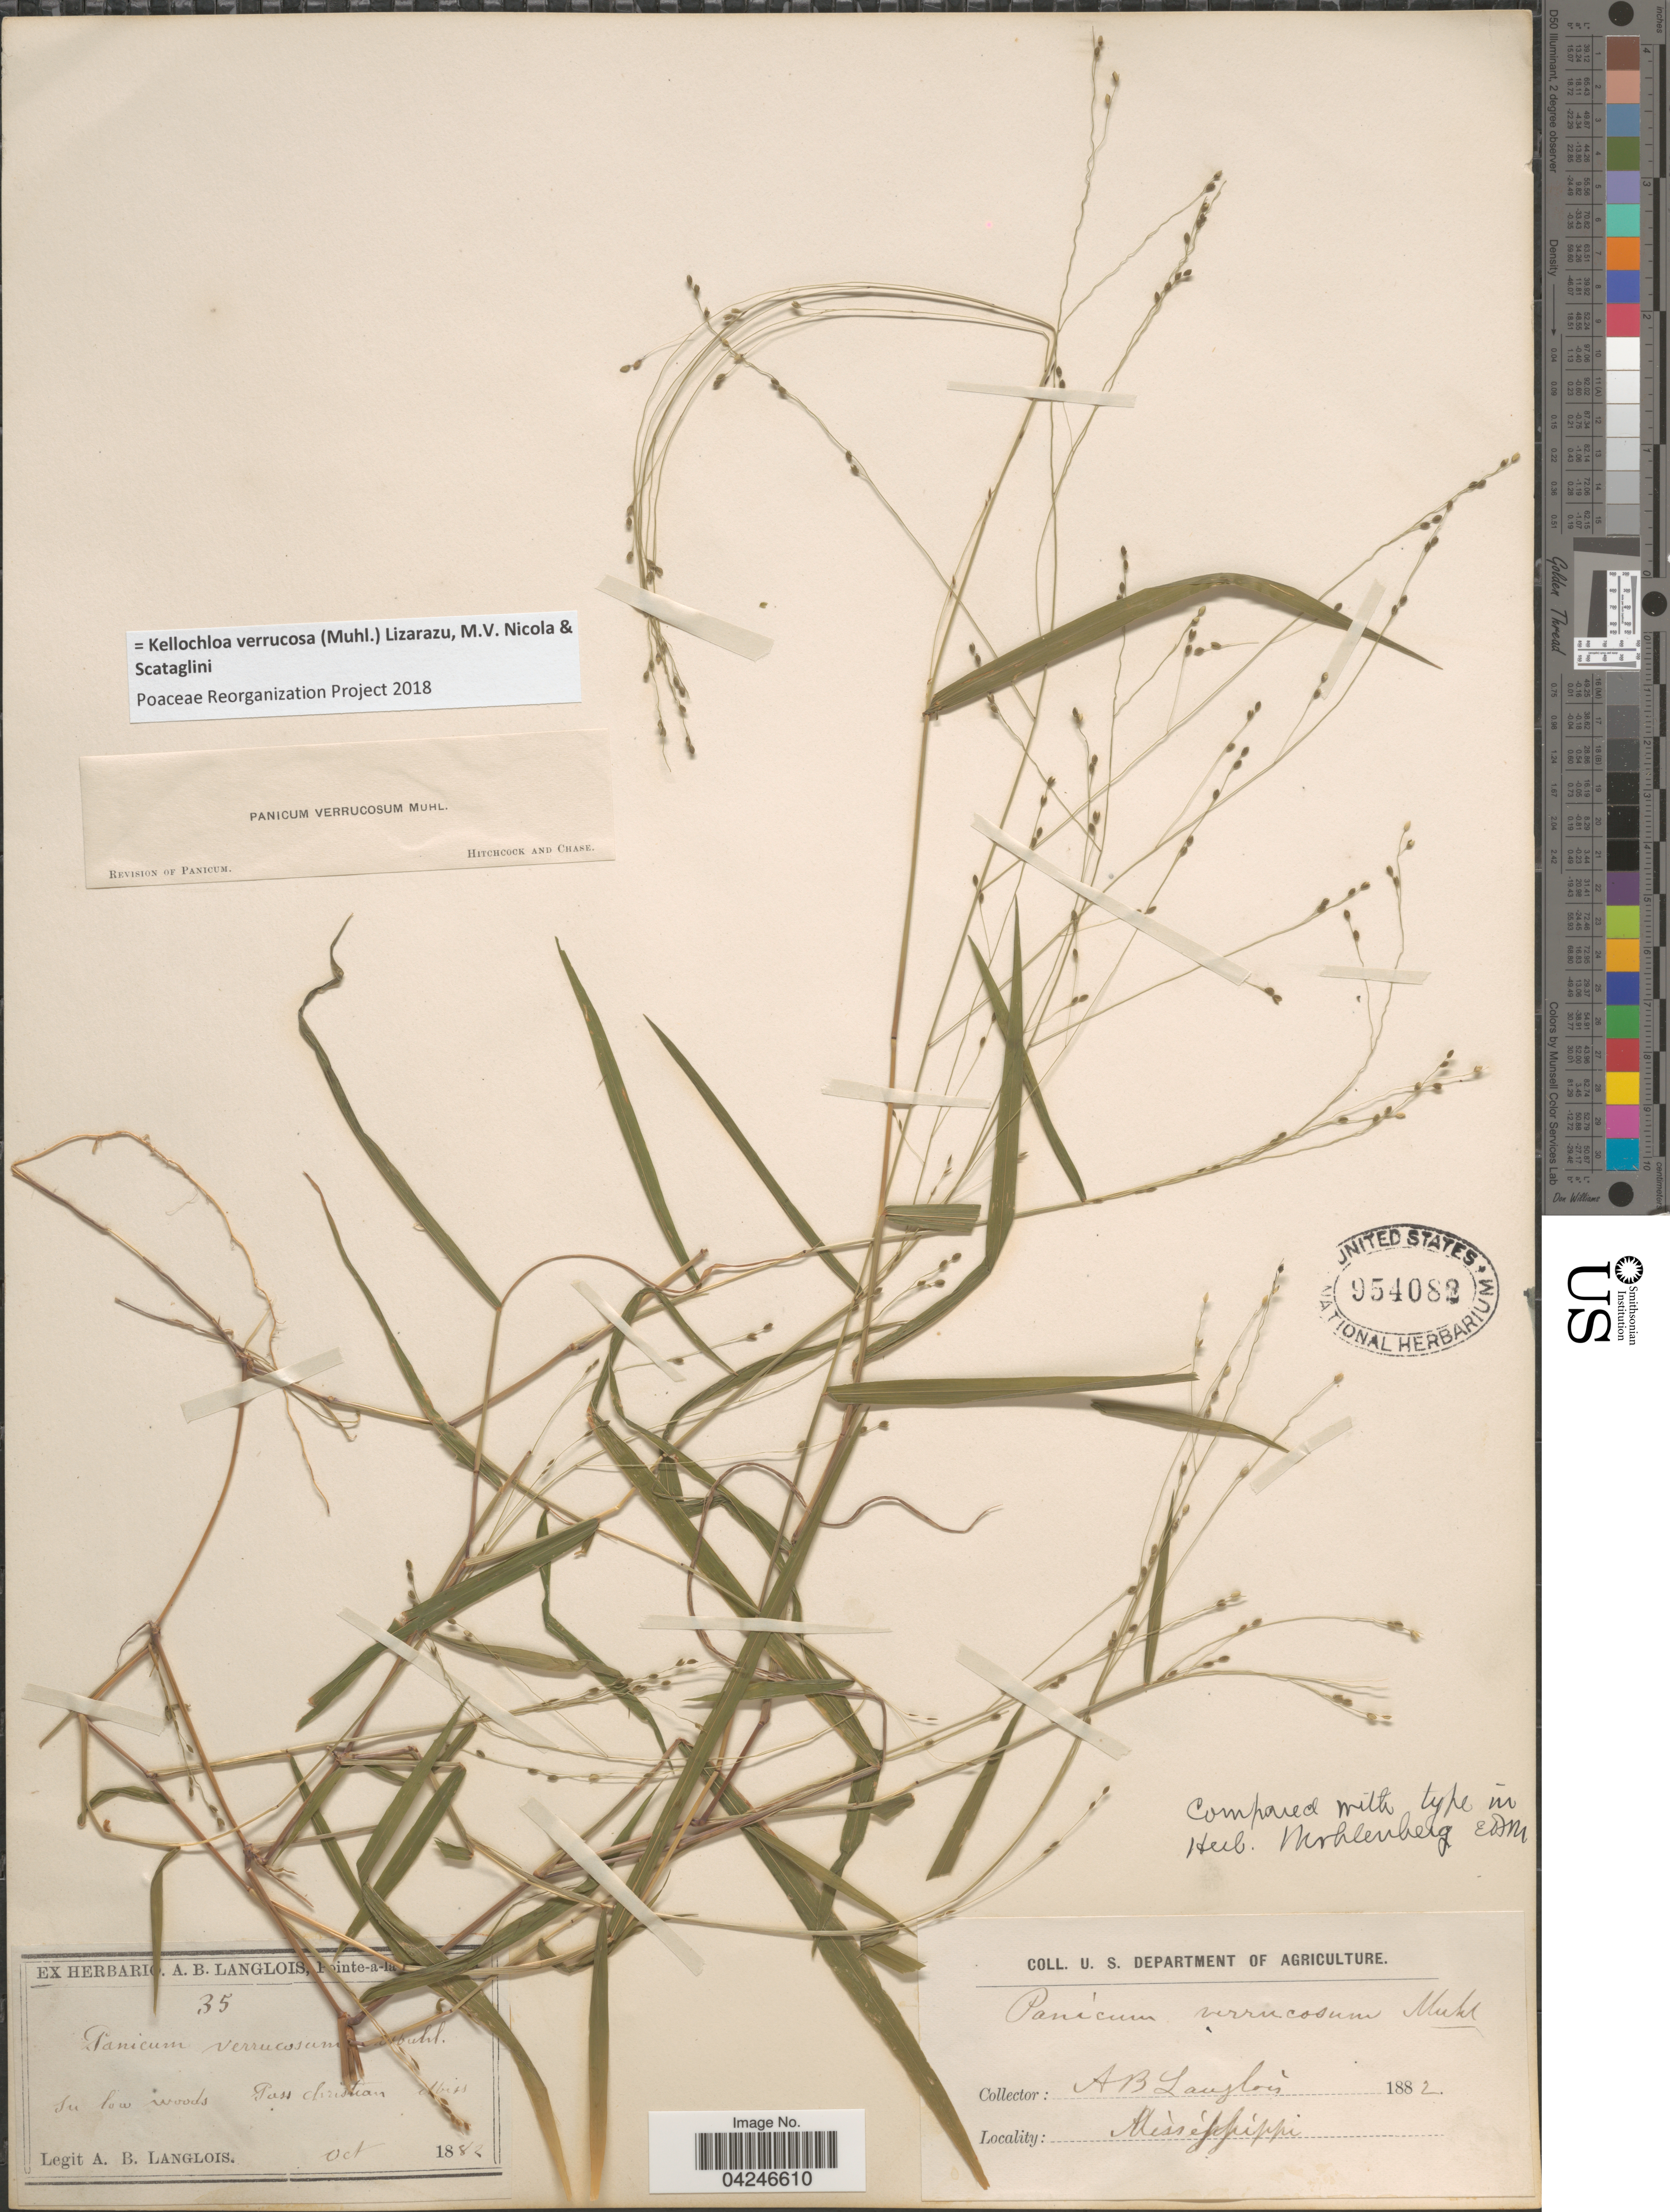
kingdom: Plantae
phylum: Tracheophyta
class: Liliopsida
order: Poales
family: Poaceae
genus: Kellochloa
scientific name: Kellochloa verrucosa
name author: (Muhl.) Lizarazu et al.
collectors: A. Langlois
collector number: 35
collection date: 1882-10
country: United States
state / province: Mississippi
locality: Pass Christian.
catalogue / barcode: US 954082